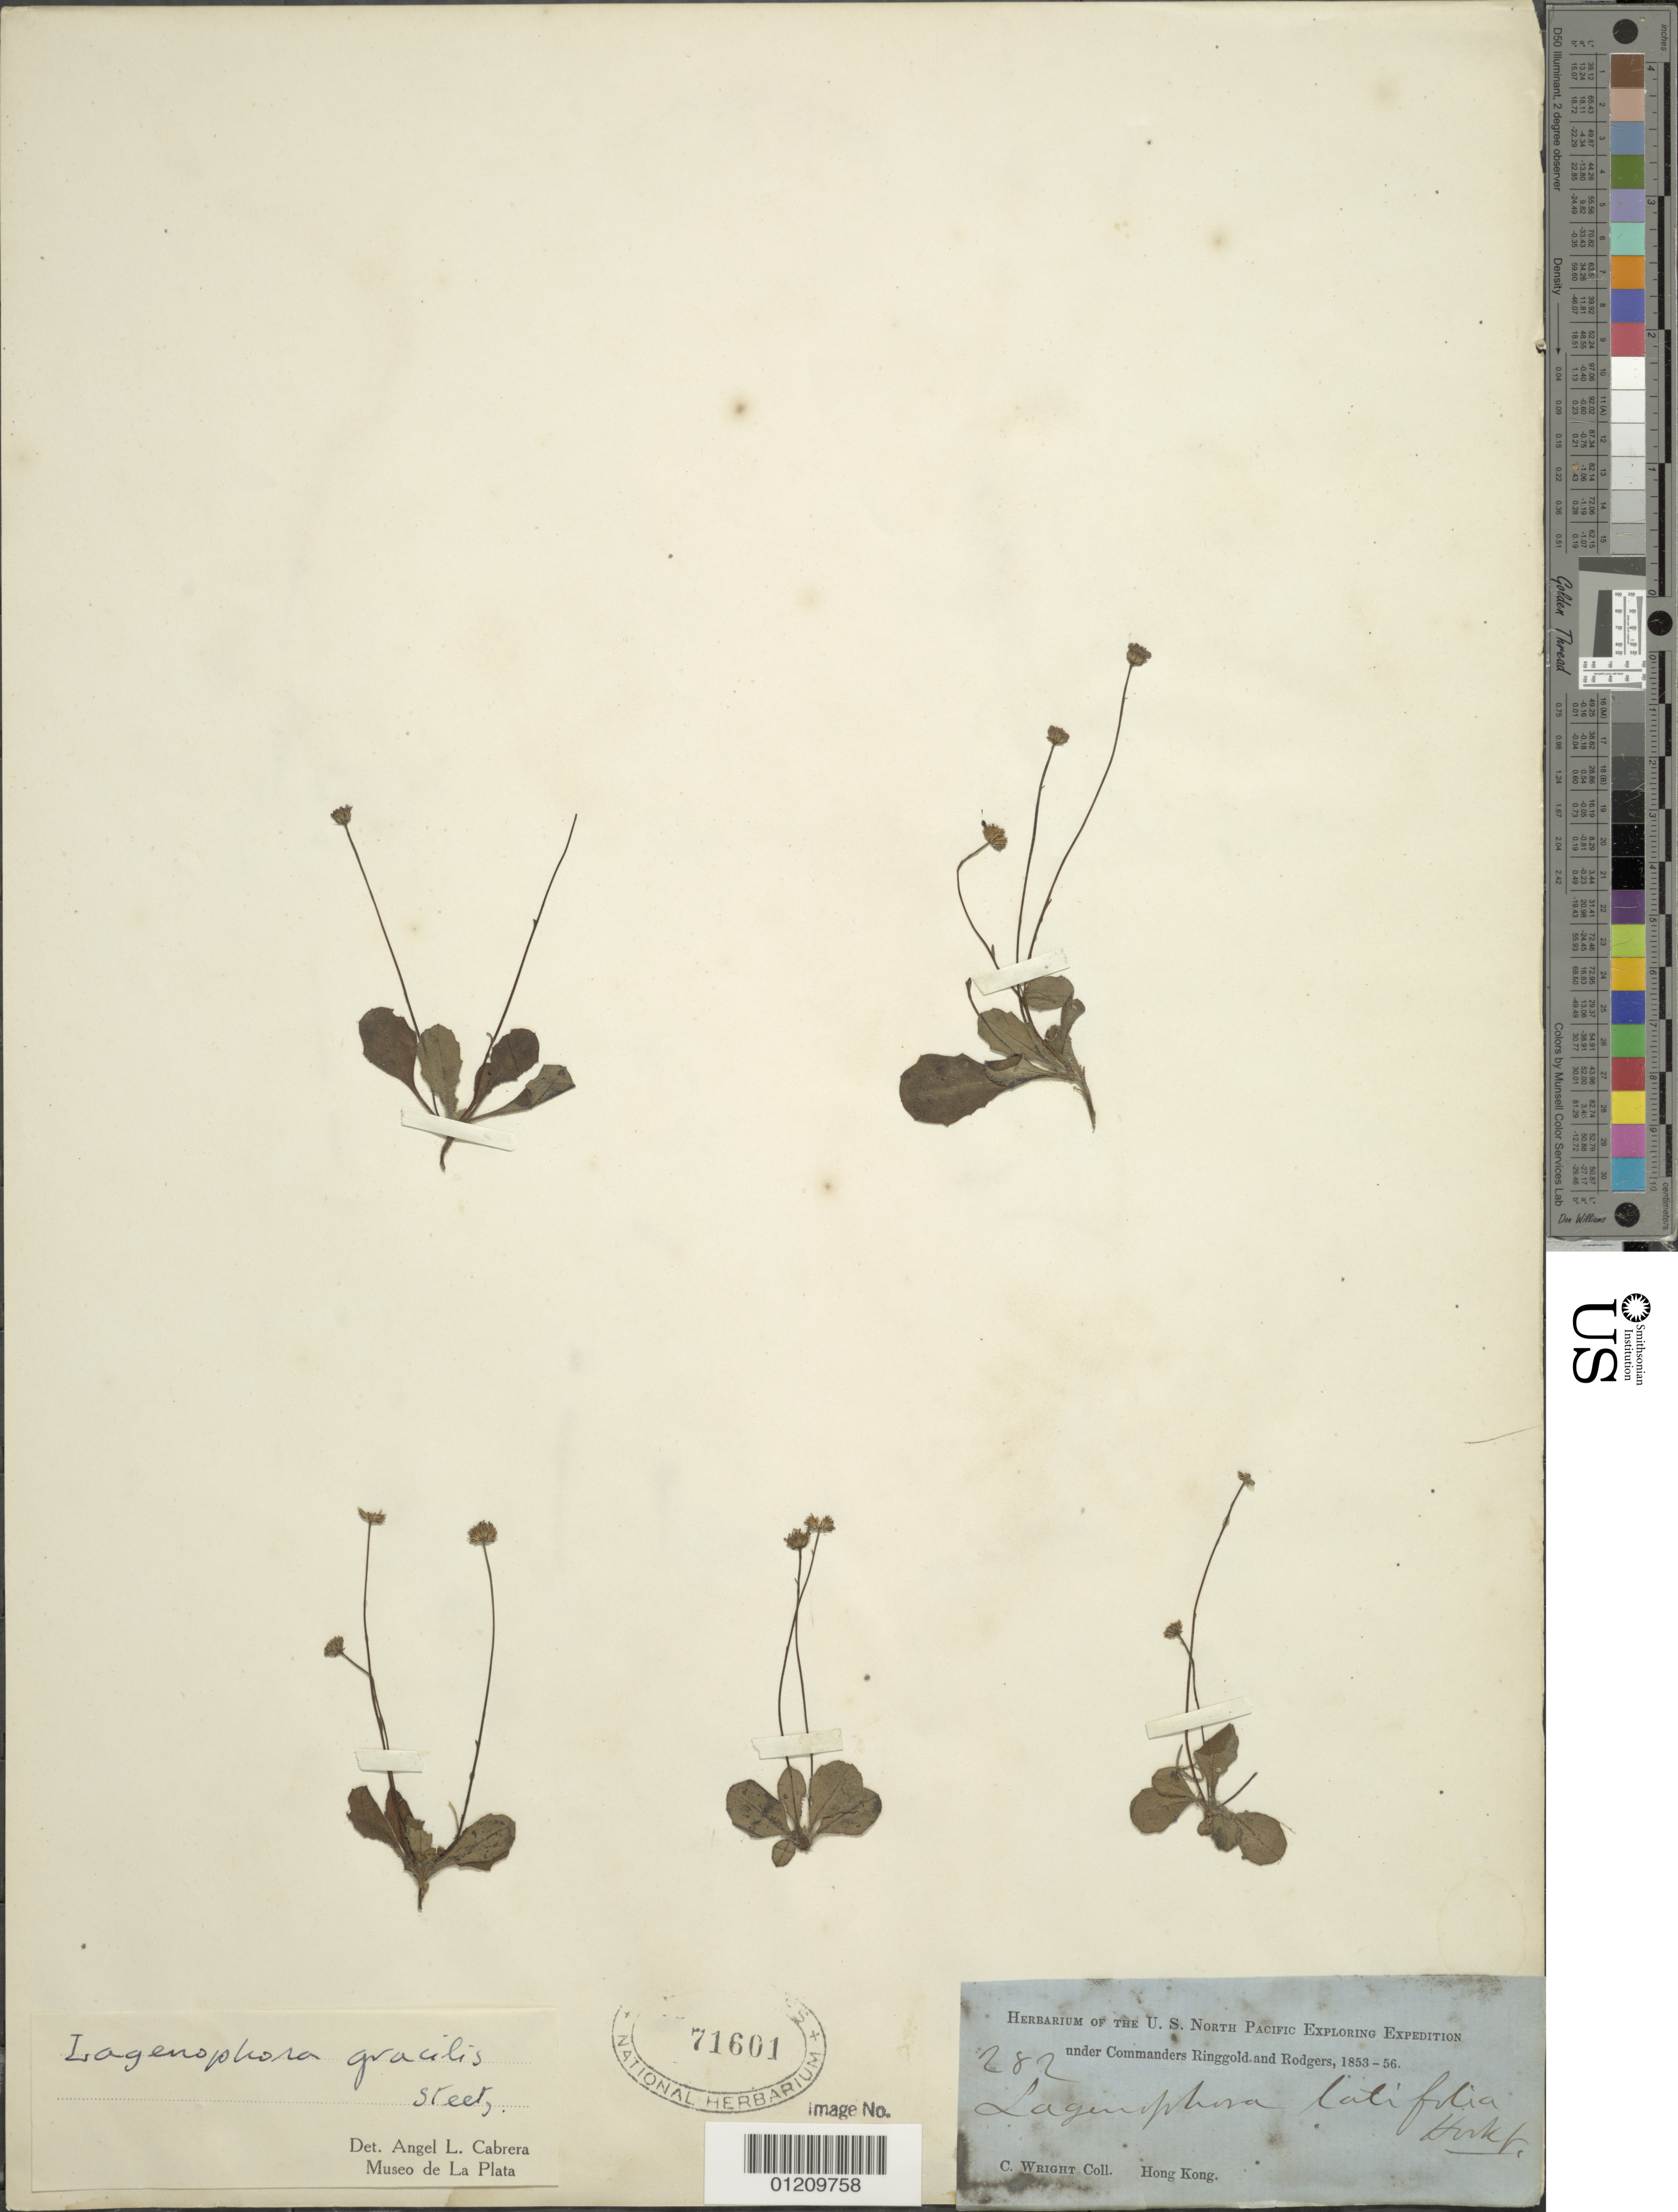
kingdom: Plantae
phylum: Tracheophyta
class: Magnoliopsida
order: Asterales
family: Asteraceae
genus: Lagenophora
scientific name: Lagenophora gracilis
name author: Steetz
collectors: C. Wright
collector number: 282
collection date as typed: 1853 to -- -- 1856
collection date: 1853/1856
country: China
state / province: Hong Kong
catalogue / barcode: US 71601